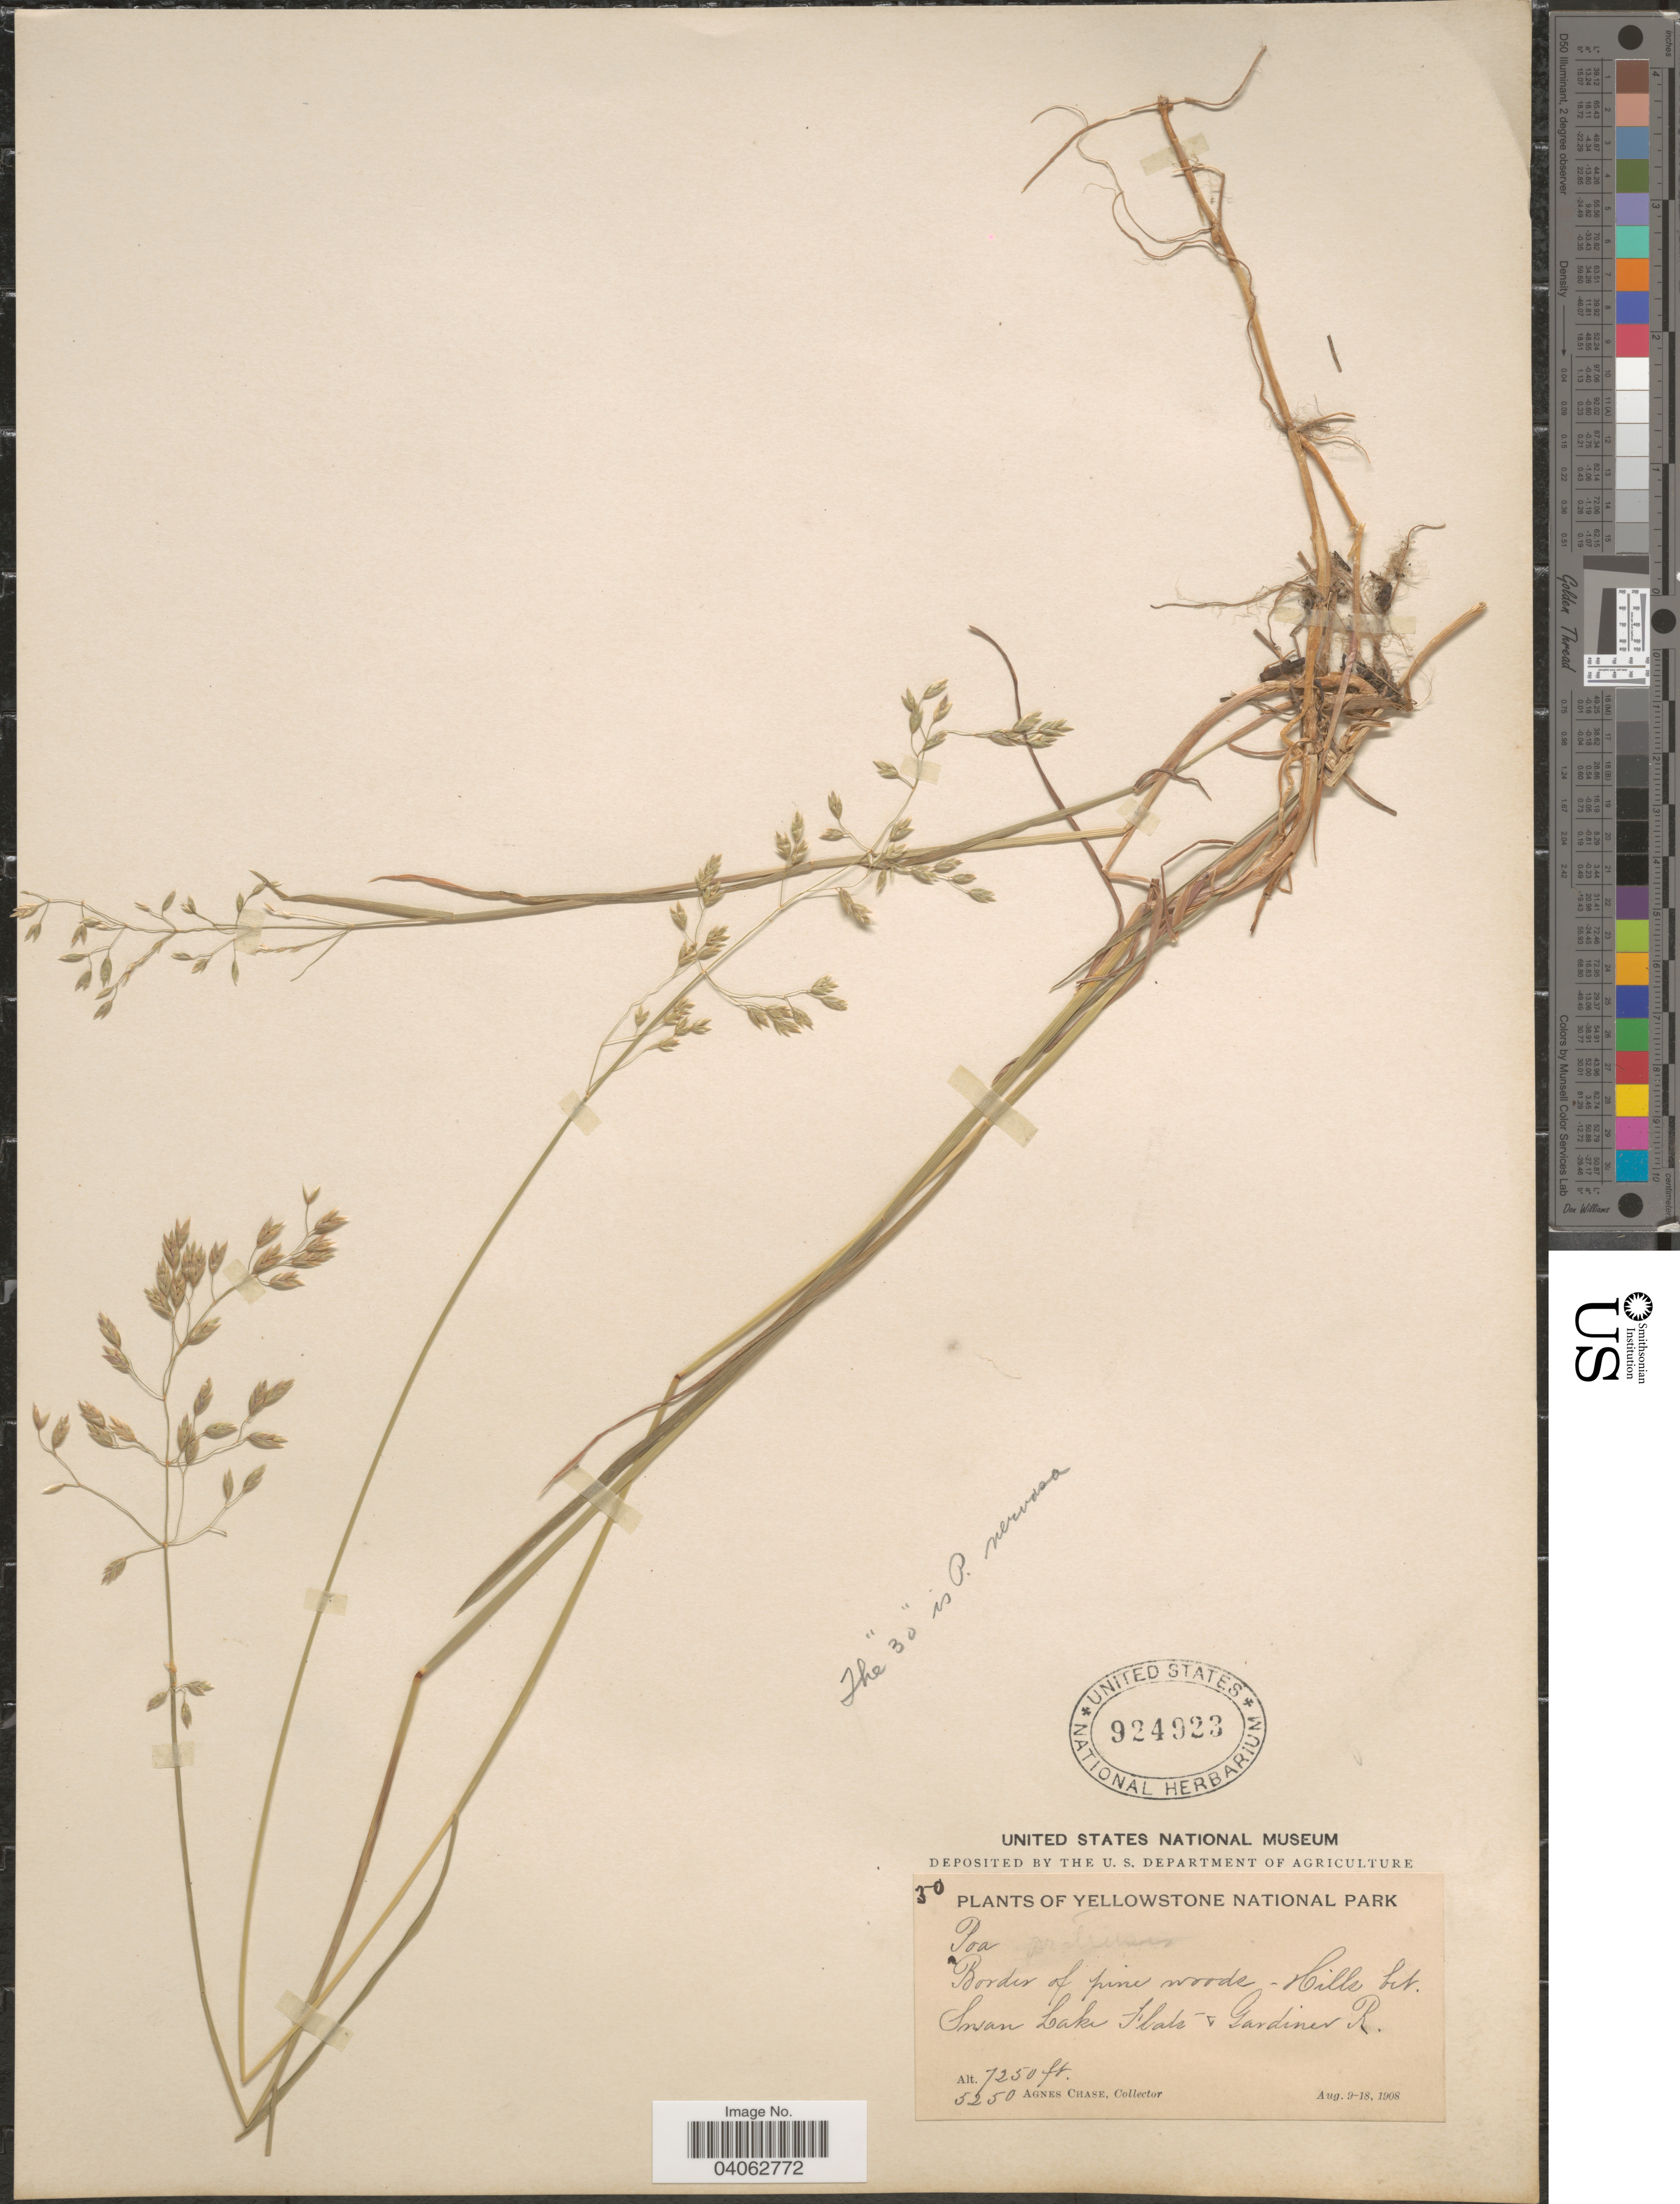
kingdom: Plantae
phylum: Tracheophyta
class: Liliopsida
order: Poales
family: Poaceae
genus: Poa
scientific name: Poa pratensis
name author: L.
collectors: A. Chase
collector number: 5250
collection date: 1908-08-09/1908-08-18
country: United States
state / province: Wyoming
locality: Yellowstone National Park. Border of pine woods - Hills bet. Swan Lake Flats - Gardiner R.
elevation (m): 2210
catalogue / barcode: US 924923